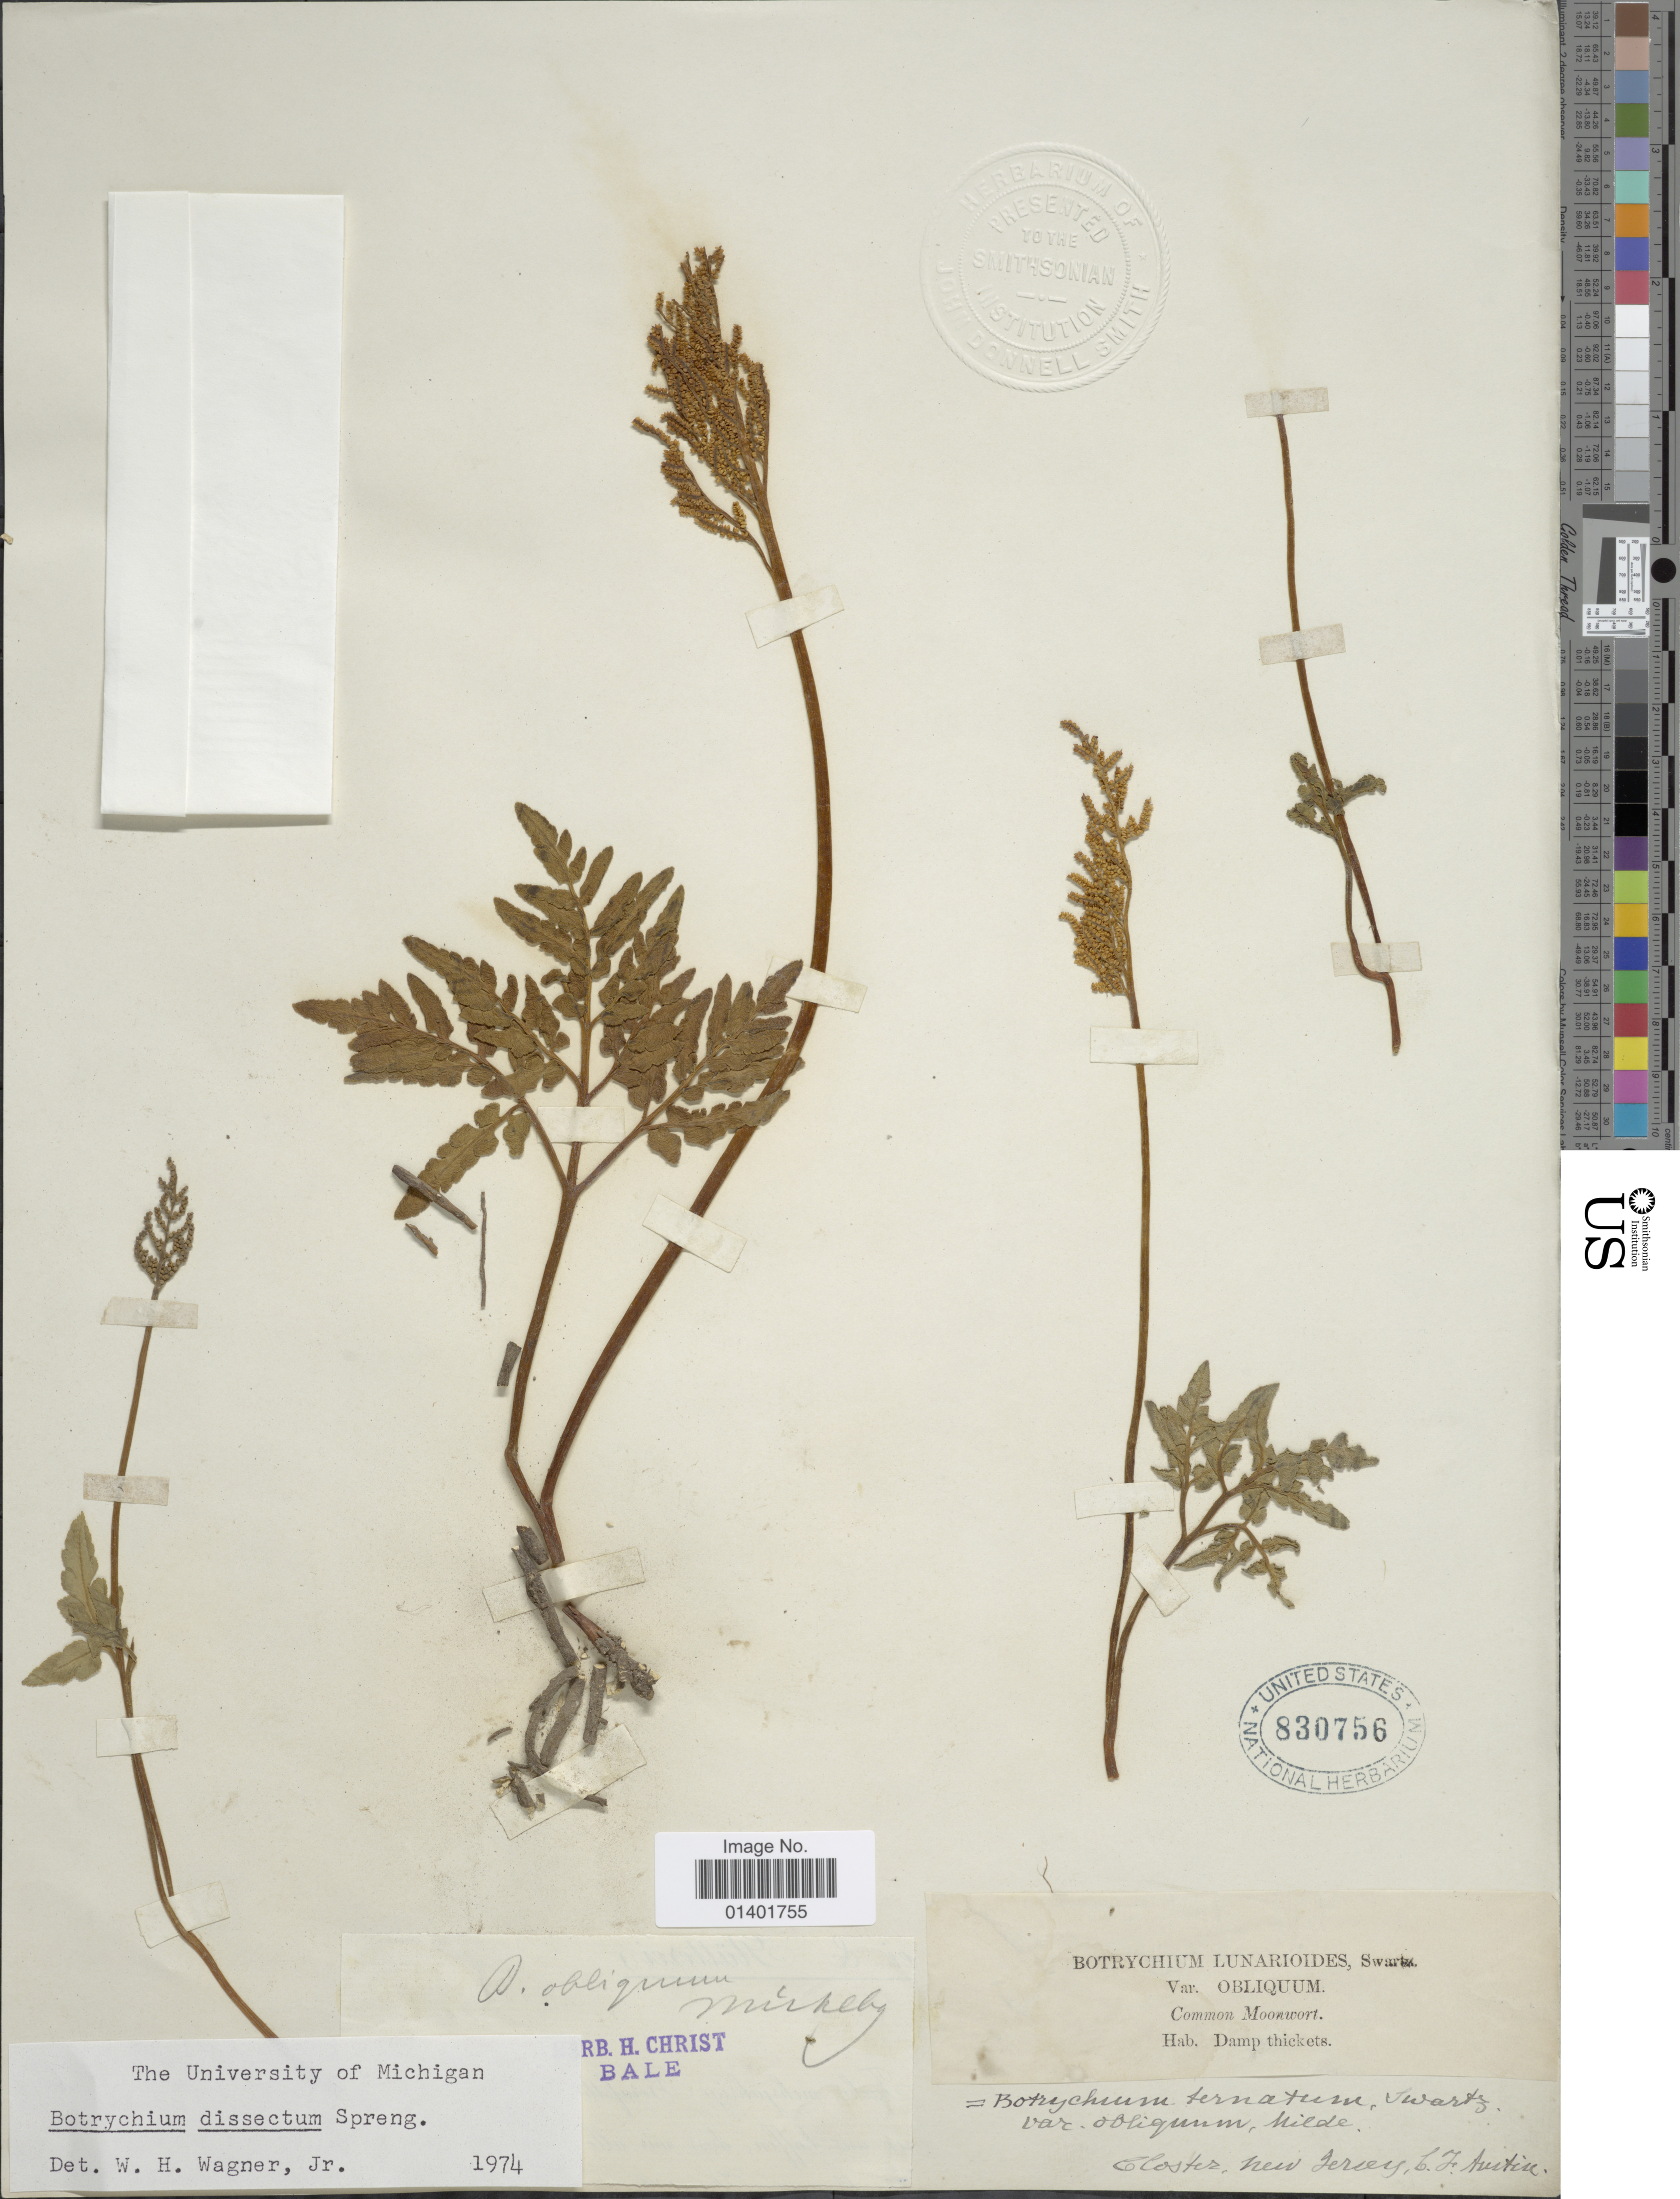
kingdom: Plantae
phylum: Tracheophyta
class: Polypodiopsida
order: Ophioglossales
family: Ophioglossaceae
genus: Botrychium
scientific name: Botrychium dissectum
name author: Spreng.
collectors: C. F. Austin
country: United States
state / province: New Jersey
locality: Closter.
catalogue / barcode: US 830756